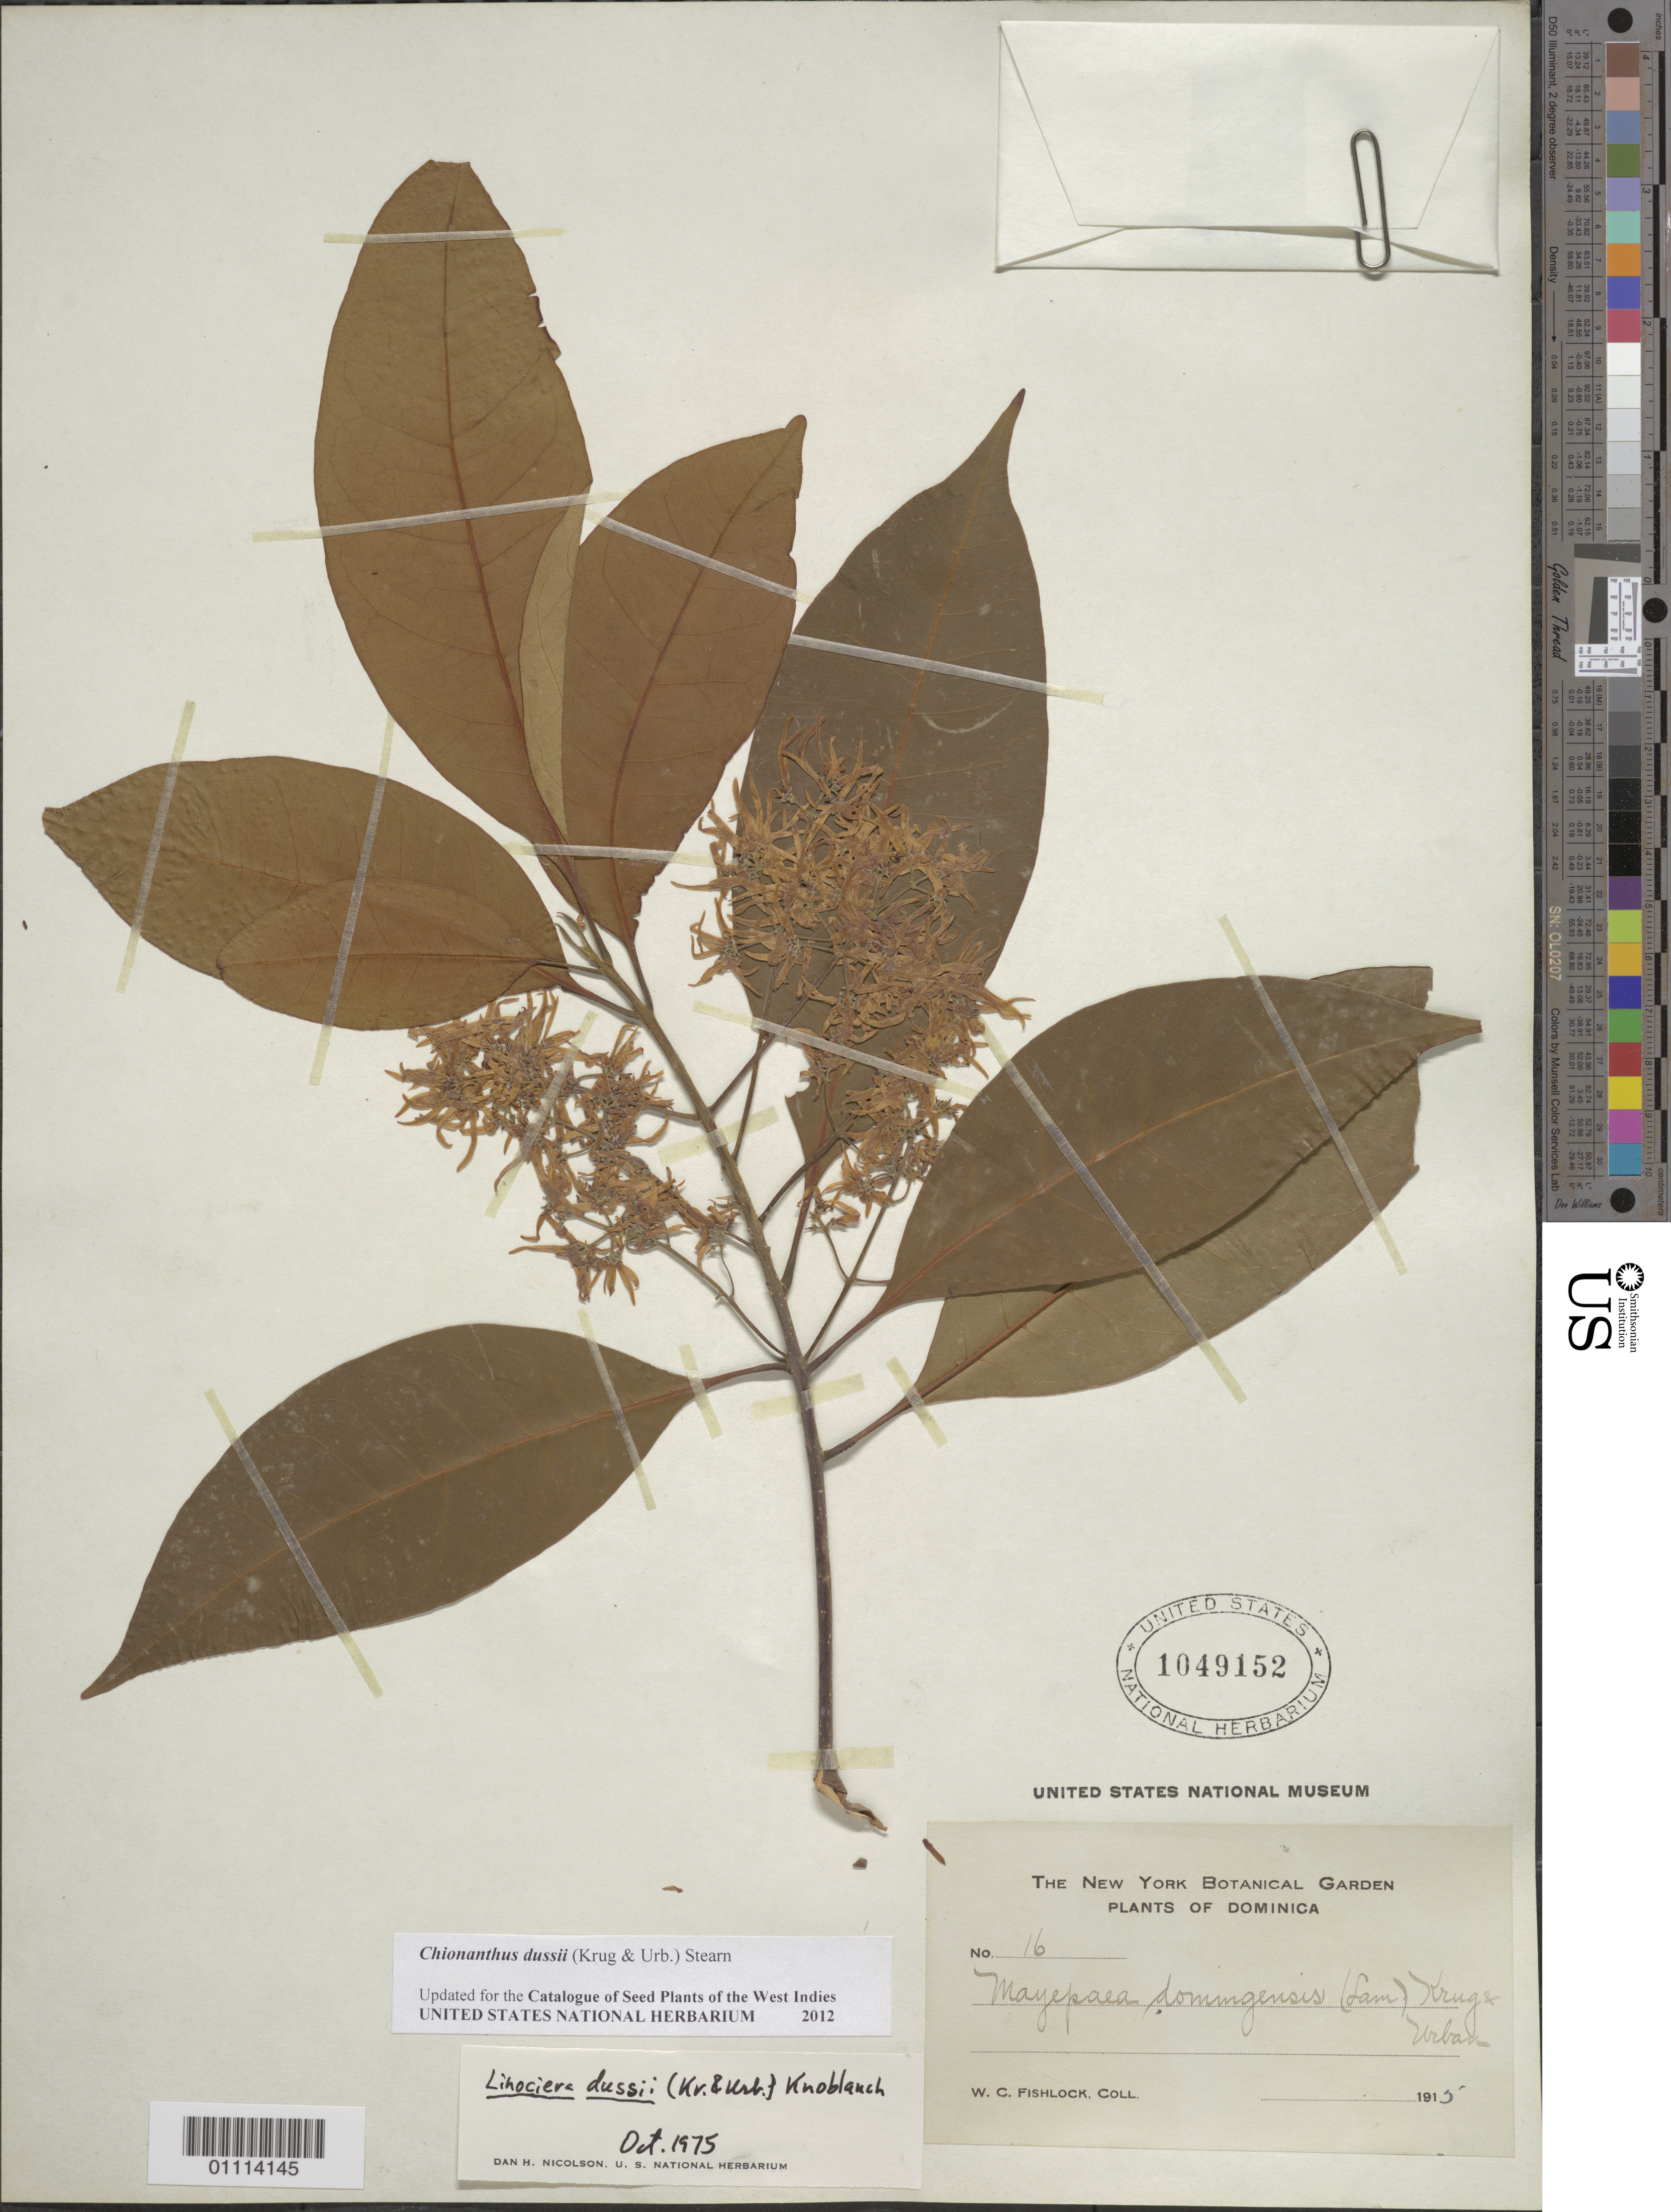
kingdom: Plantae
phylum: Tracheophyta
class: Magnoliopsida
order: Lamiales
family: Oleaceae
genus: Linociera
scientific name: Linociera dussii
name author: (Krug & Urb.) Knobl.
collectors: W. Fishlock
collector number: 16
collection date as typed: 1915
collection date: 1915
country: Dominica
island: Dominica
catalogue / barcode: US 1049152